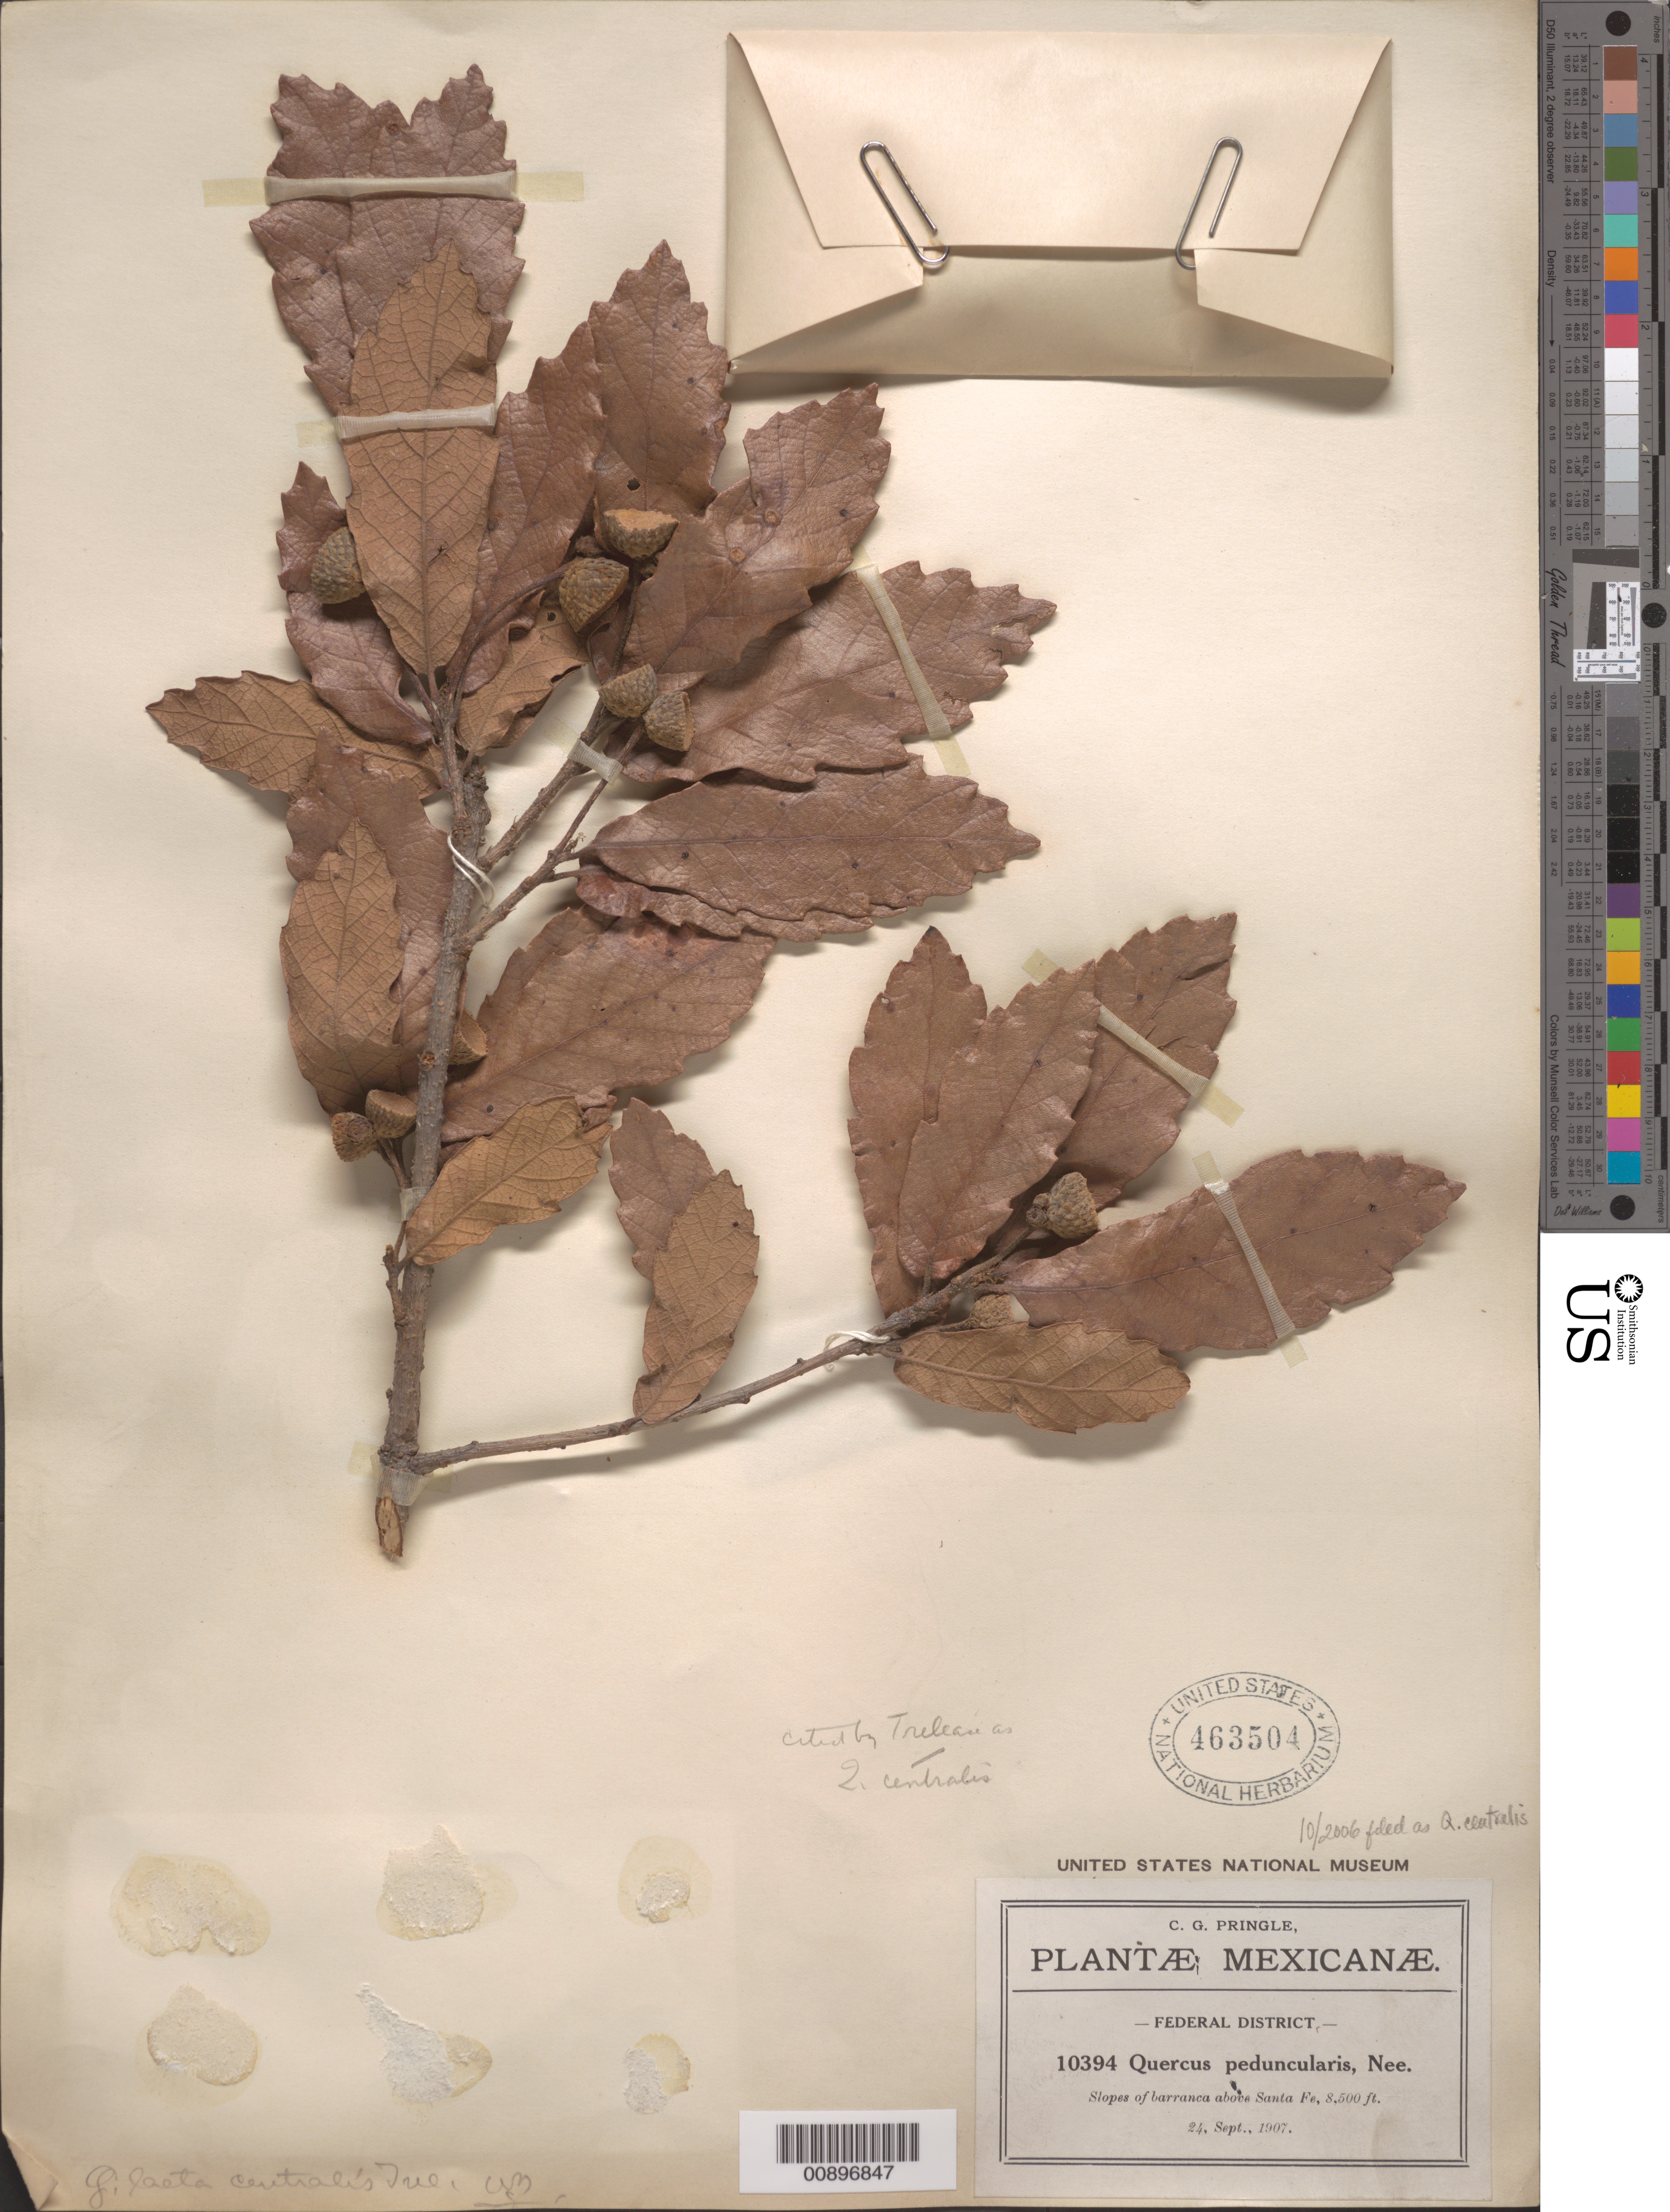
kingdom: Plantae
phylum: Tracheophyta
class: Magnoliopsida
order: Fagales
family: Fagaceae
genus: Quercus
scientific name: Quercus centralis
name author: Trel.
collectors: C. G. Pringle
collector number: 10394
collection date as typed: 24 Sep 1907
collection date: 1907-09-24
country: Mexico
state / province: Distrito Federal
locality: Slopes of barrancas above Santa Fe, Federal District.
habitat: Slopes of barrancas.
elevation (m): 2591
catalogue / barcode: US 463504